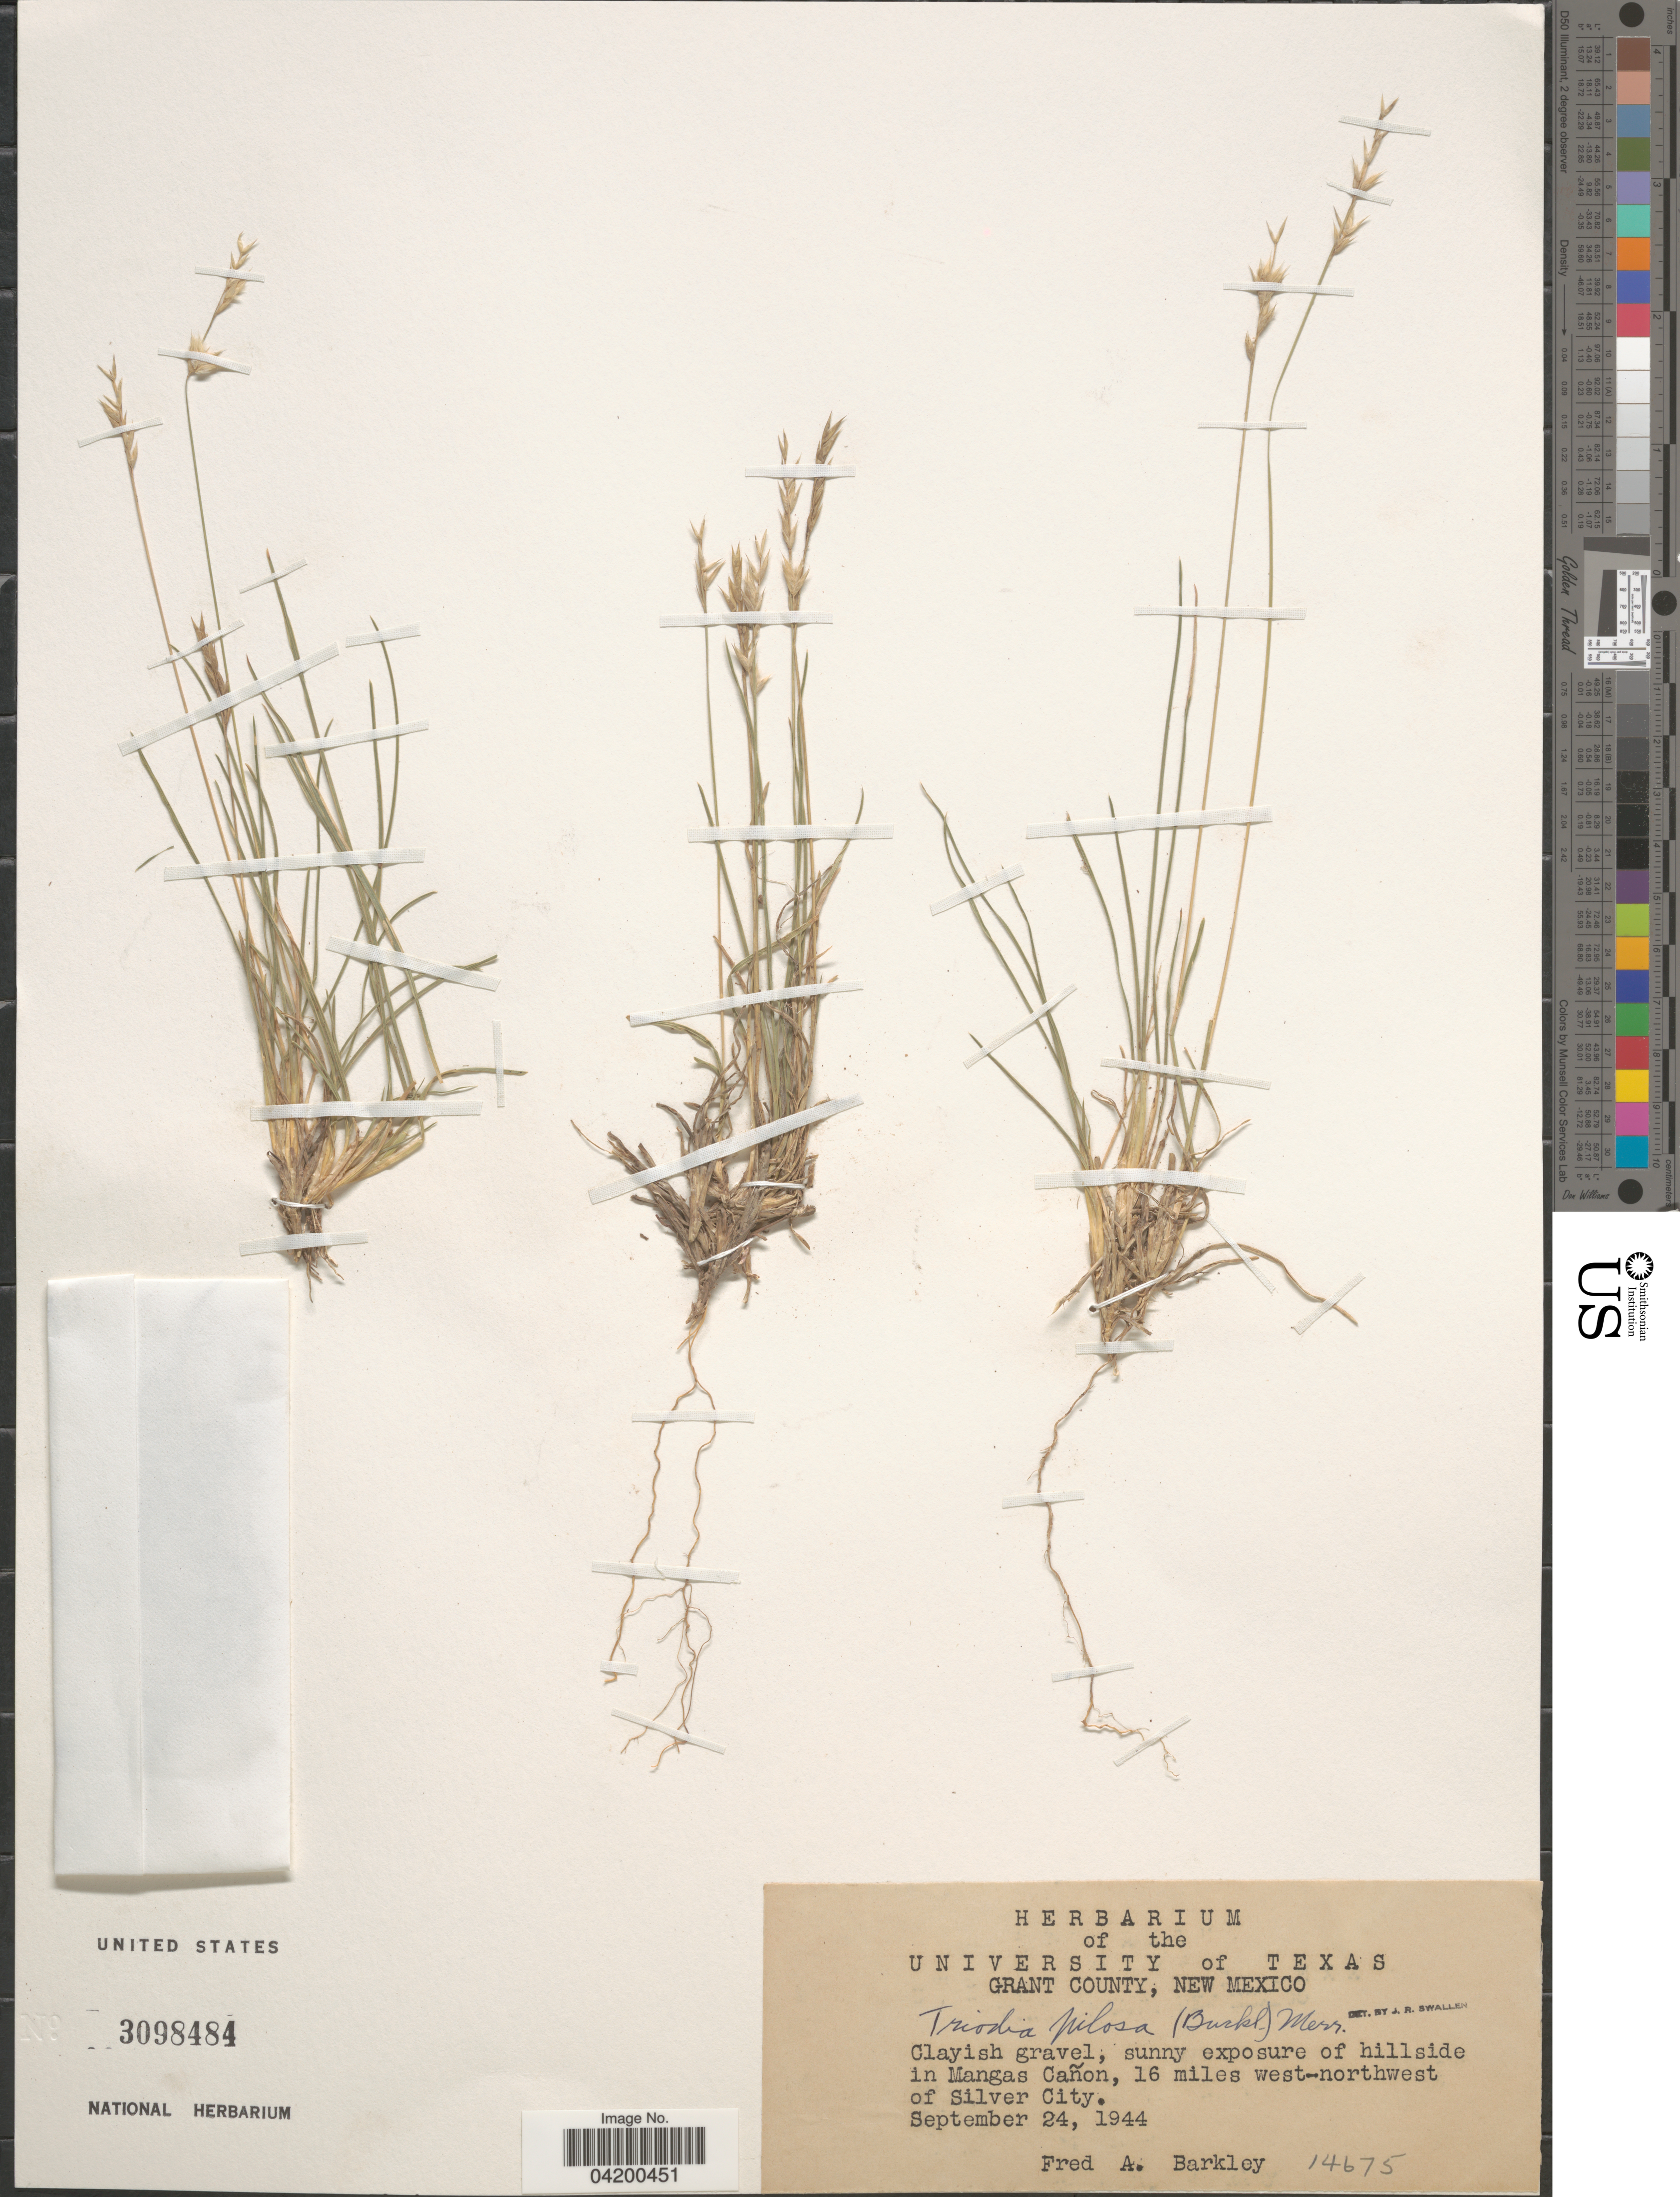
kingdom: Plantae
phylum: Tracheophyta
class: Liliopsida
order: Poales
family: Poaceae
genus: Erioneuron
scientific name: Erioneuron pilosum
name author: (Buckley) Nash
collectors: F. A. Barkley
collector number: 14675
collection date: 1944-09-24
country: United States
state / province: New Mexico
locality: Grant County. Sunny exposure of hillside in Mangas Cañon, 16 miles west-northwest of Silver City.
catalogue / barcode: US 3098484